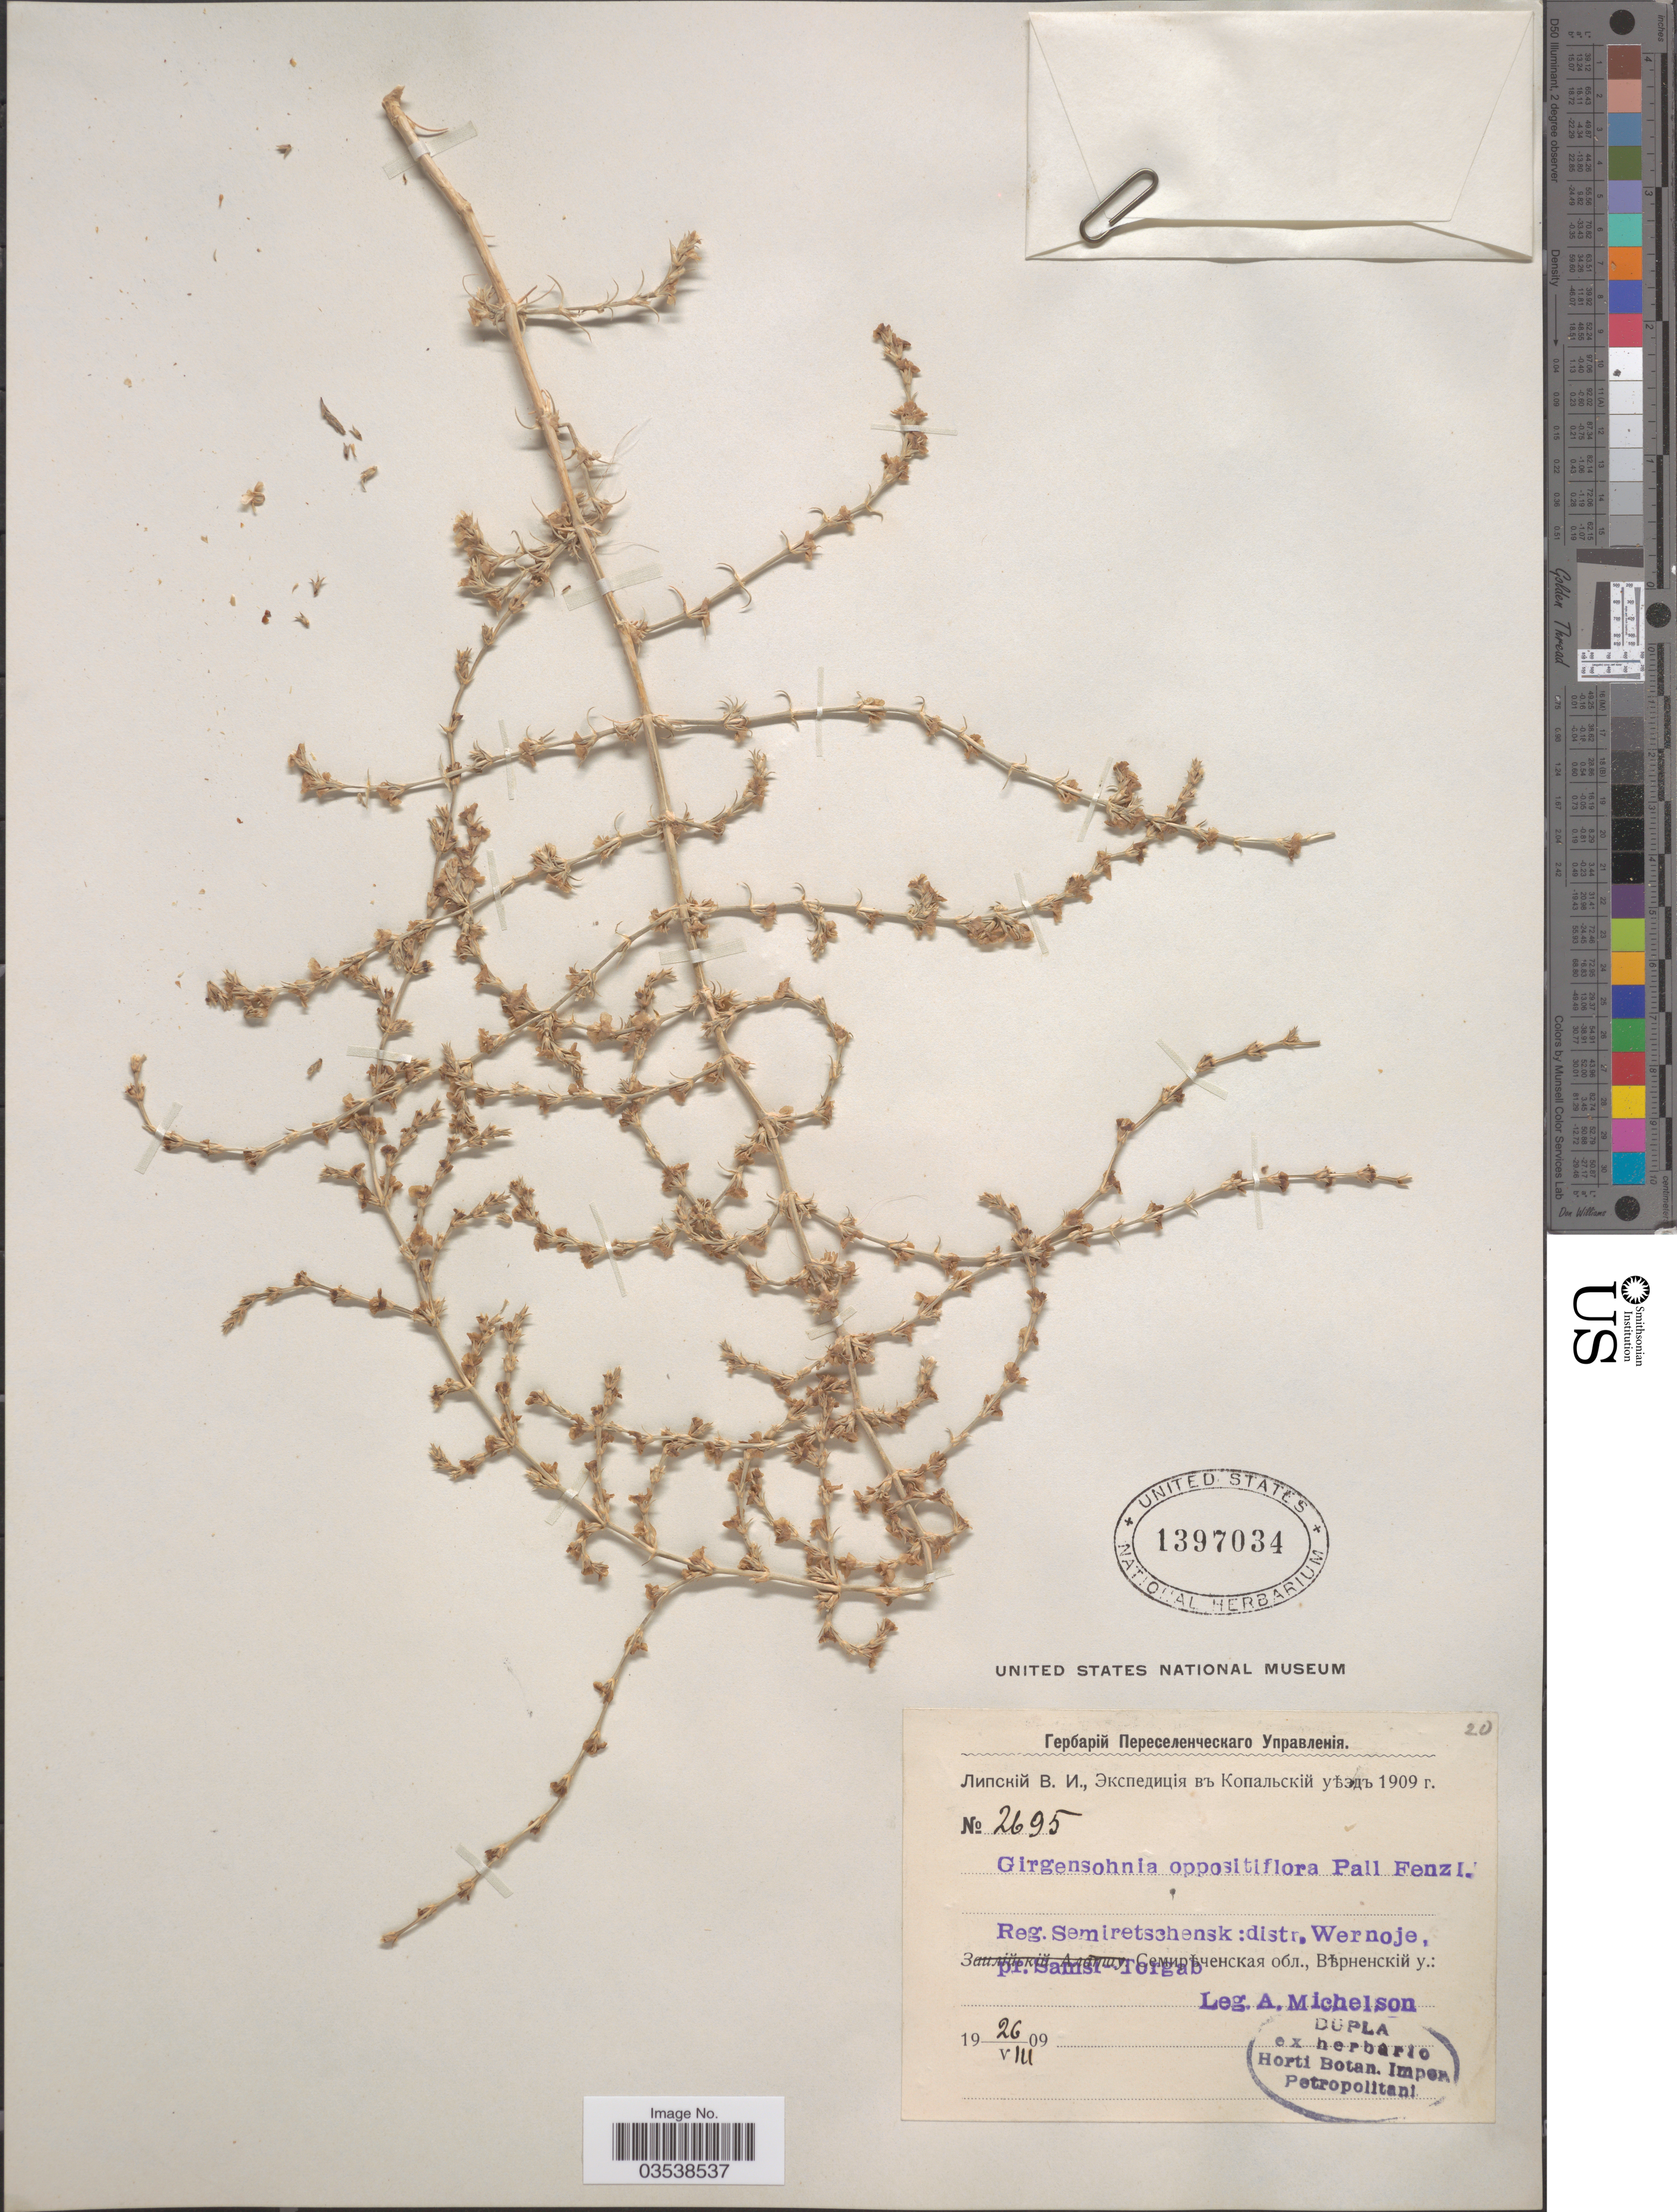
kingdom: Plantae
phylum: Tracheophyta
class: Magnoliopsida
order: Caryophyllales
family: Amaranthaceae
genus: Girgensohnia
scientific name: Girgensohnia oppositiflora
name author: (Pall.) Fenzl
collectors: A. Michelson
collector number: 2695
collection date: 1909-08-26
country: Kazakhstan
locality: Reg. Semiretschensk: distr. Wernoje, pr. Samsi Torgab. X.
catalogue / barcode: US 1397034